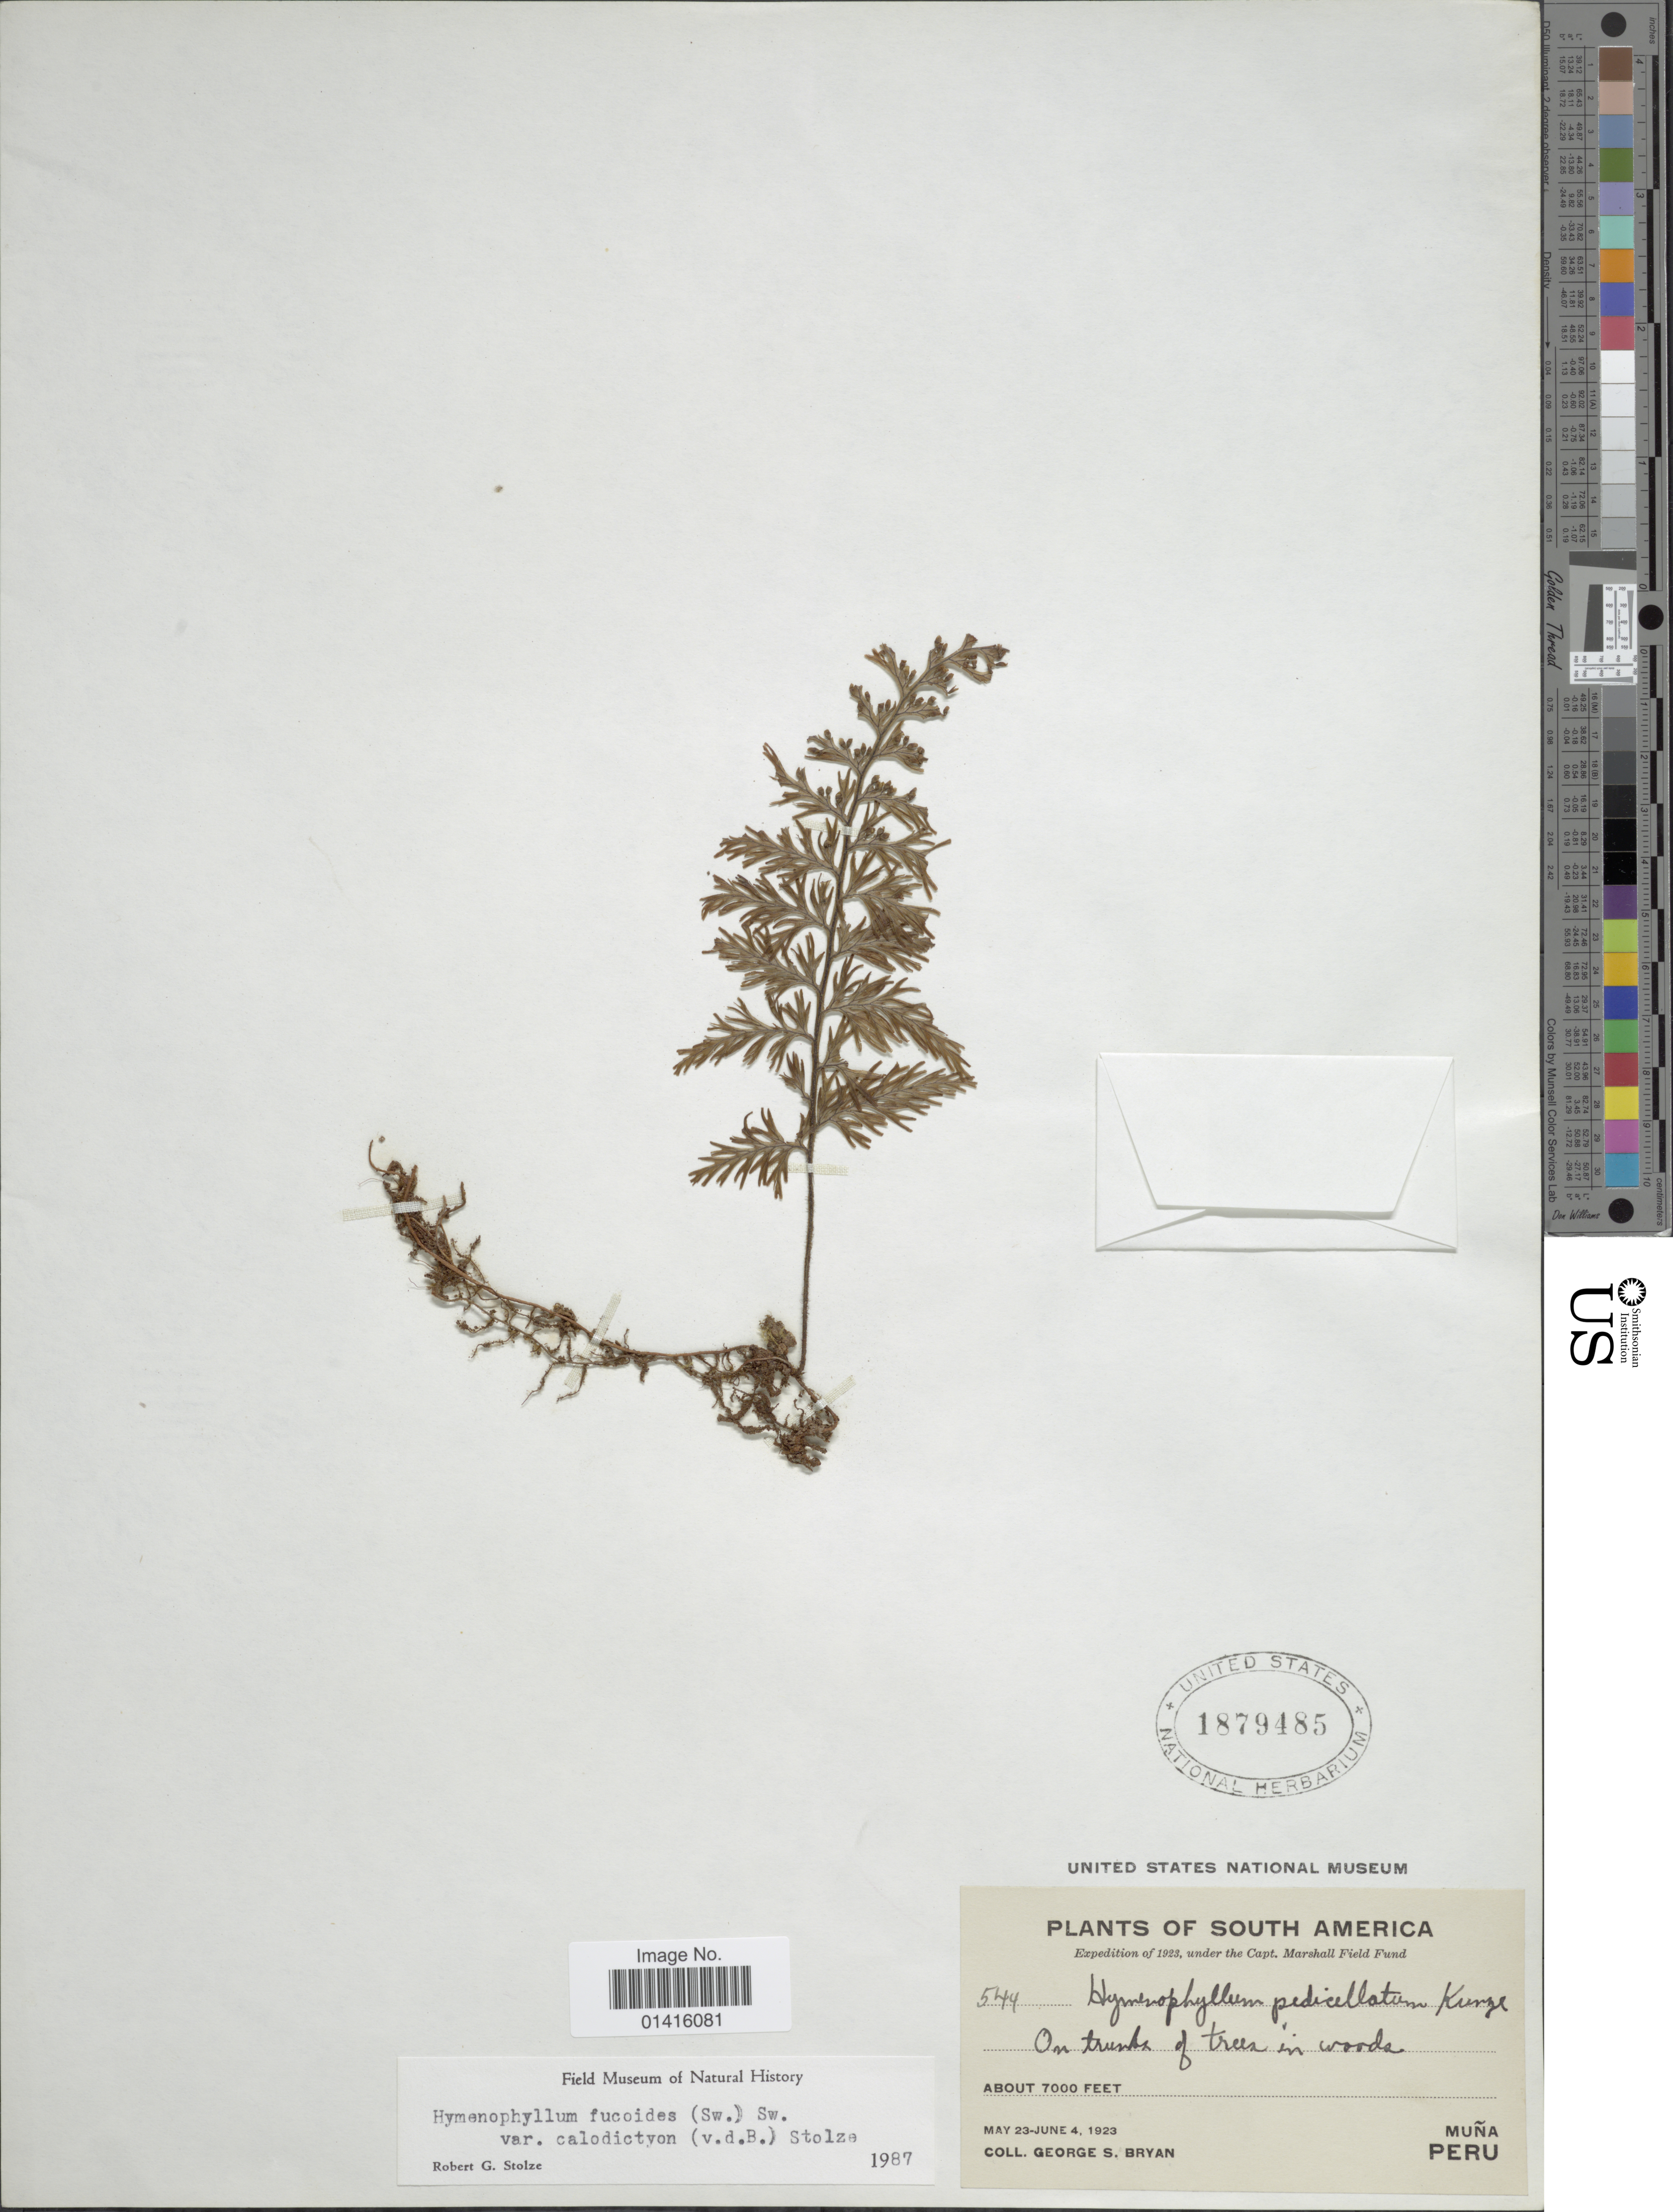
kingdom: Plantae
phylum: Tracheophyta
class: Polypodiopsida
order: Hymenophyllales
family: Hymenophyllaceae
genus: Hymenophyllum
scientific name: Hymenophyllum fucoides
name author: (Sw.) Sw.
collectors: G. S. Bryan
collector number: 544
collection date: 1923-05-23/1923-06-04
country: Peru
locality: Muña, Peru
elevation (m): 2134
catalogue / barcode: US 1879485